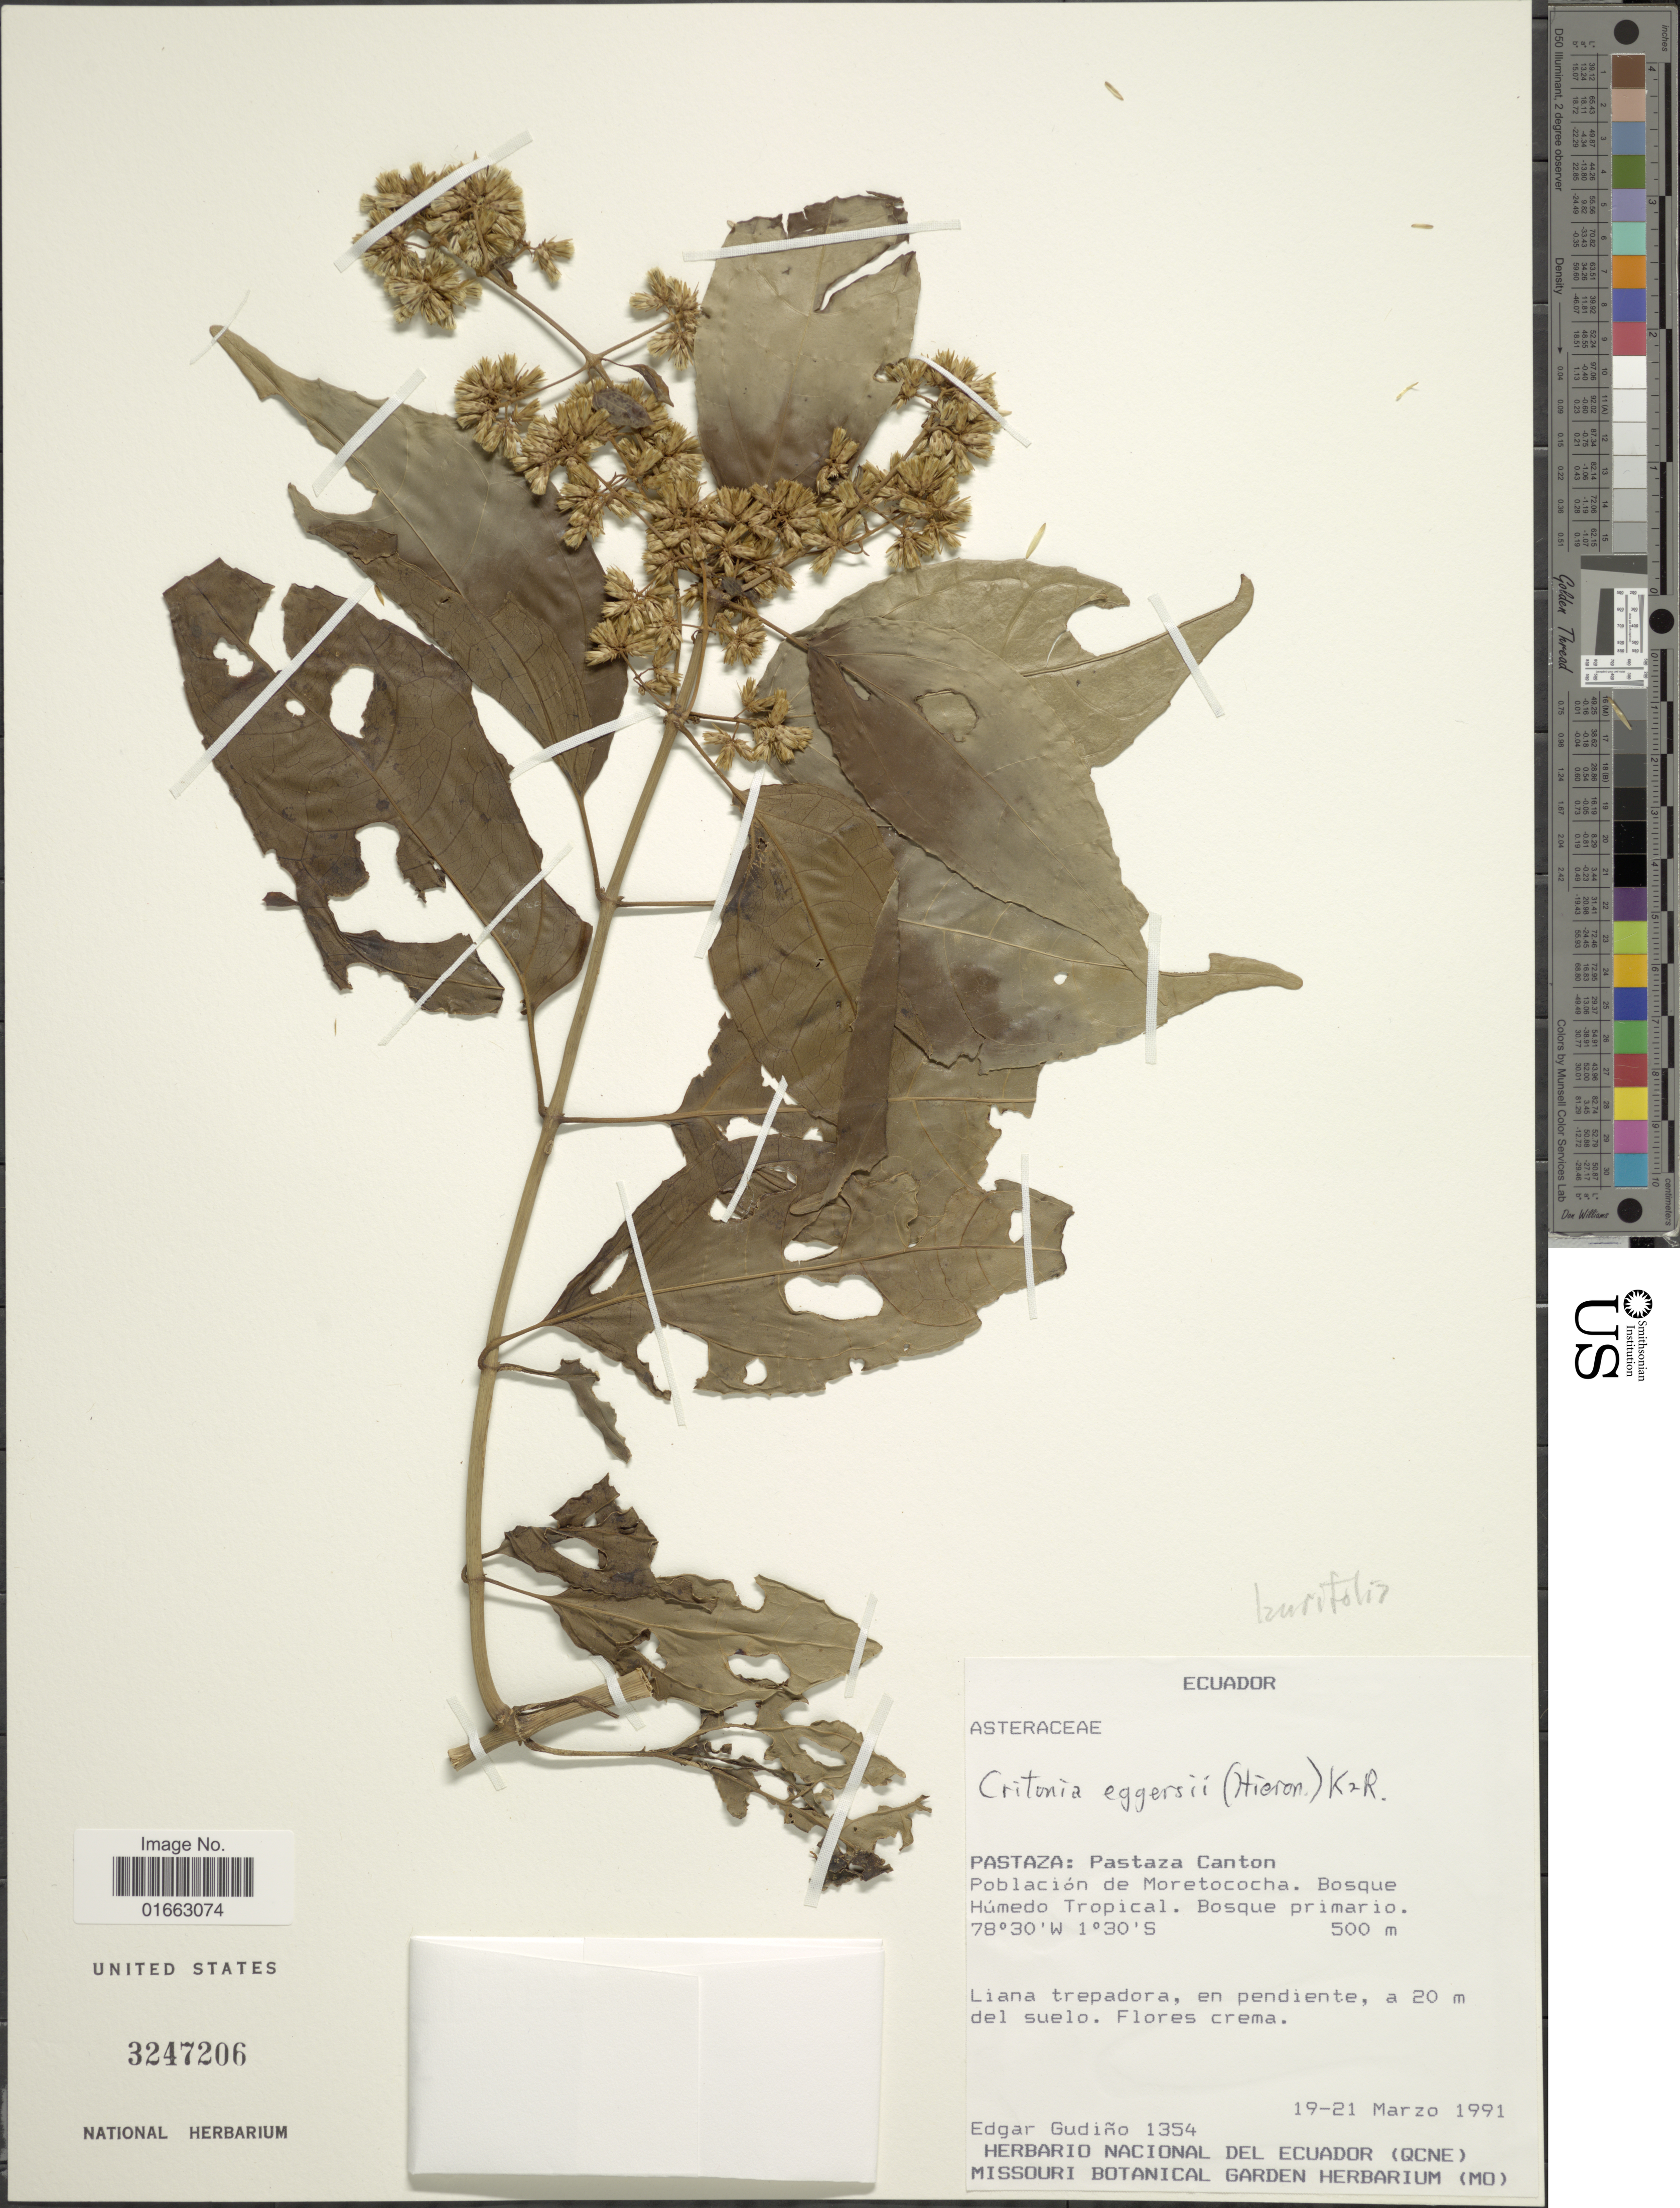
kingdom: Plantae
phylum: Tracheophyta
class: Magnoliopsida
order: Asterales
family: Asteraceae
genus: Critonia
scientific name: Critonia laurifolia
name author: (B.L. Rob.) R.M. King & H. Rob.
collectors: E. Gudiño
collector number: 1354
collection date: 1991-03-19/1991-03-21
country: Ecuador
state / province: Pastaza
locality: Pastaza Canton, Población de Moretococha, Bosque Húmedo Tropical, Bosque primario, Liana trepadora, en pendiente, a 20 m del suelo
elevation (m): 500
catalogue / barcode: US 3247206